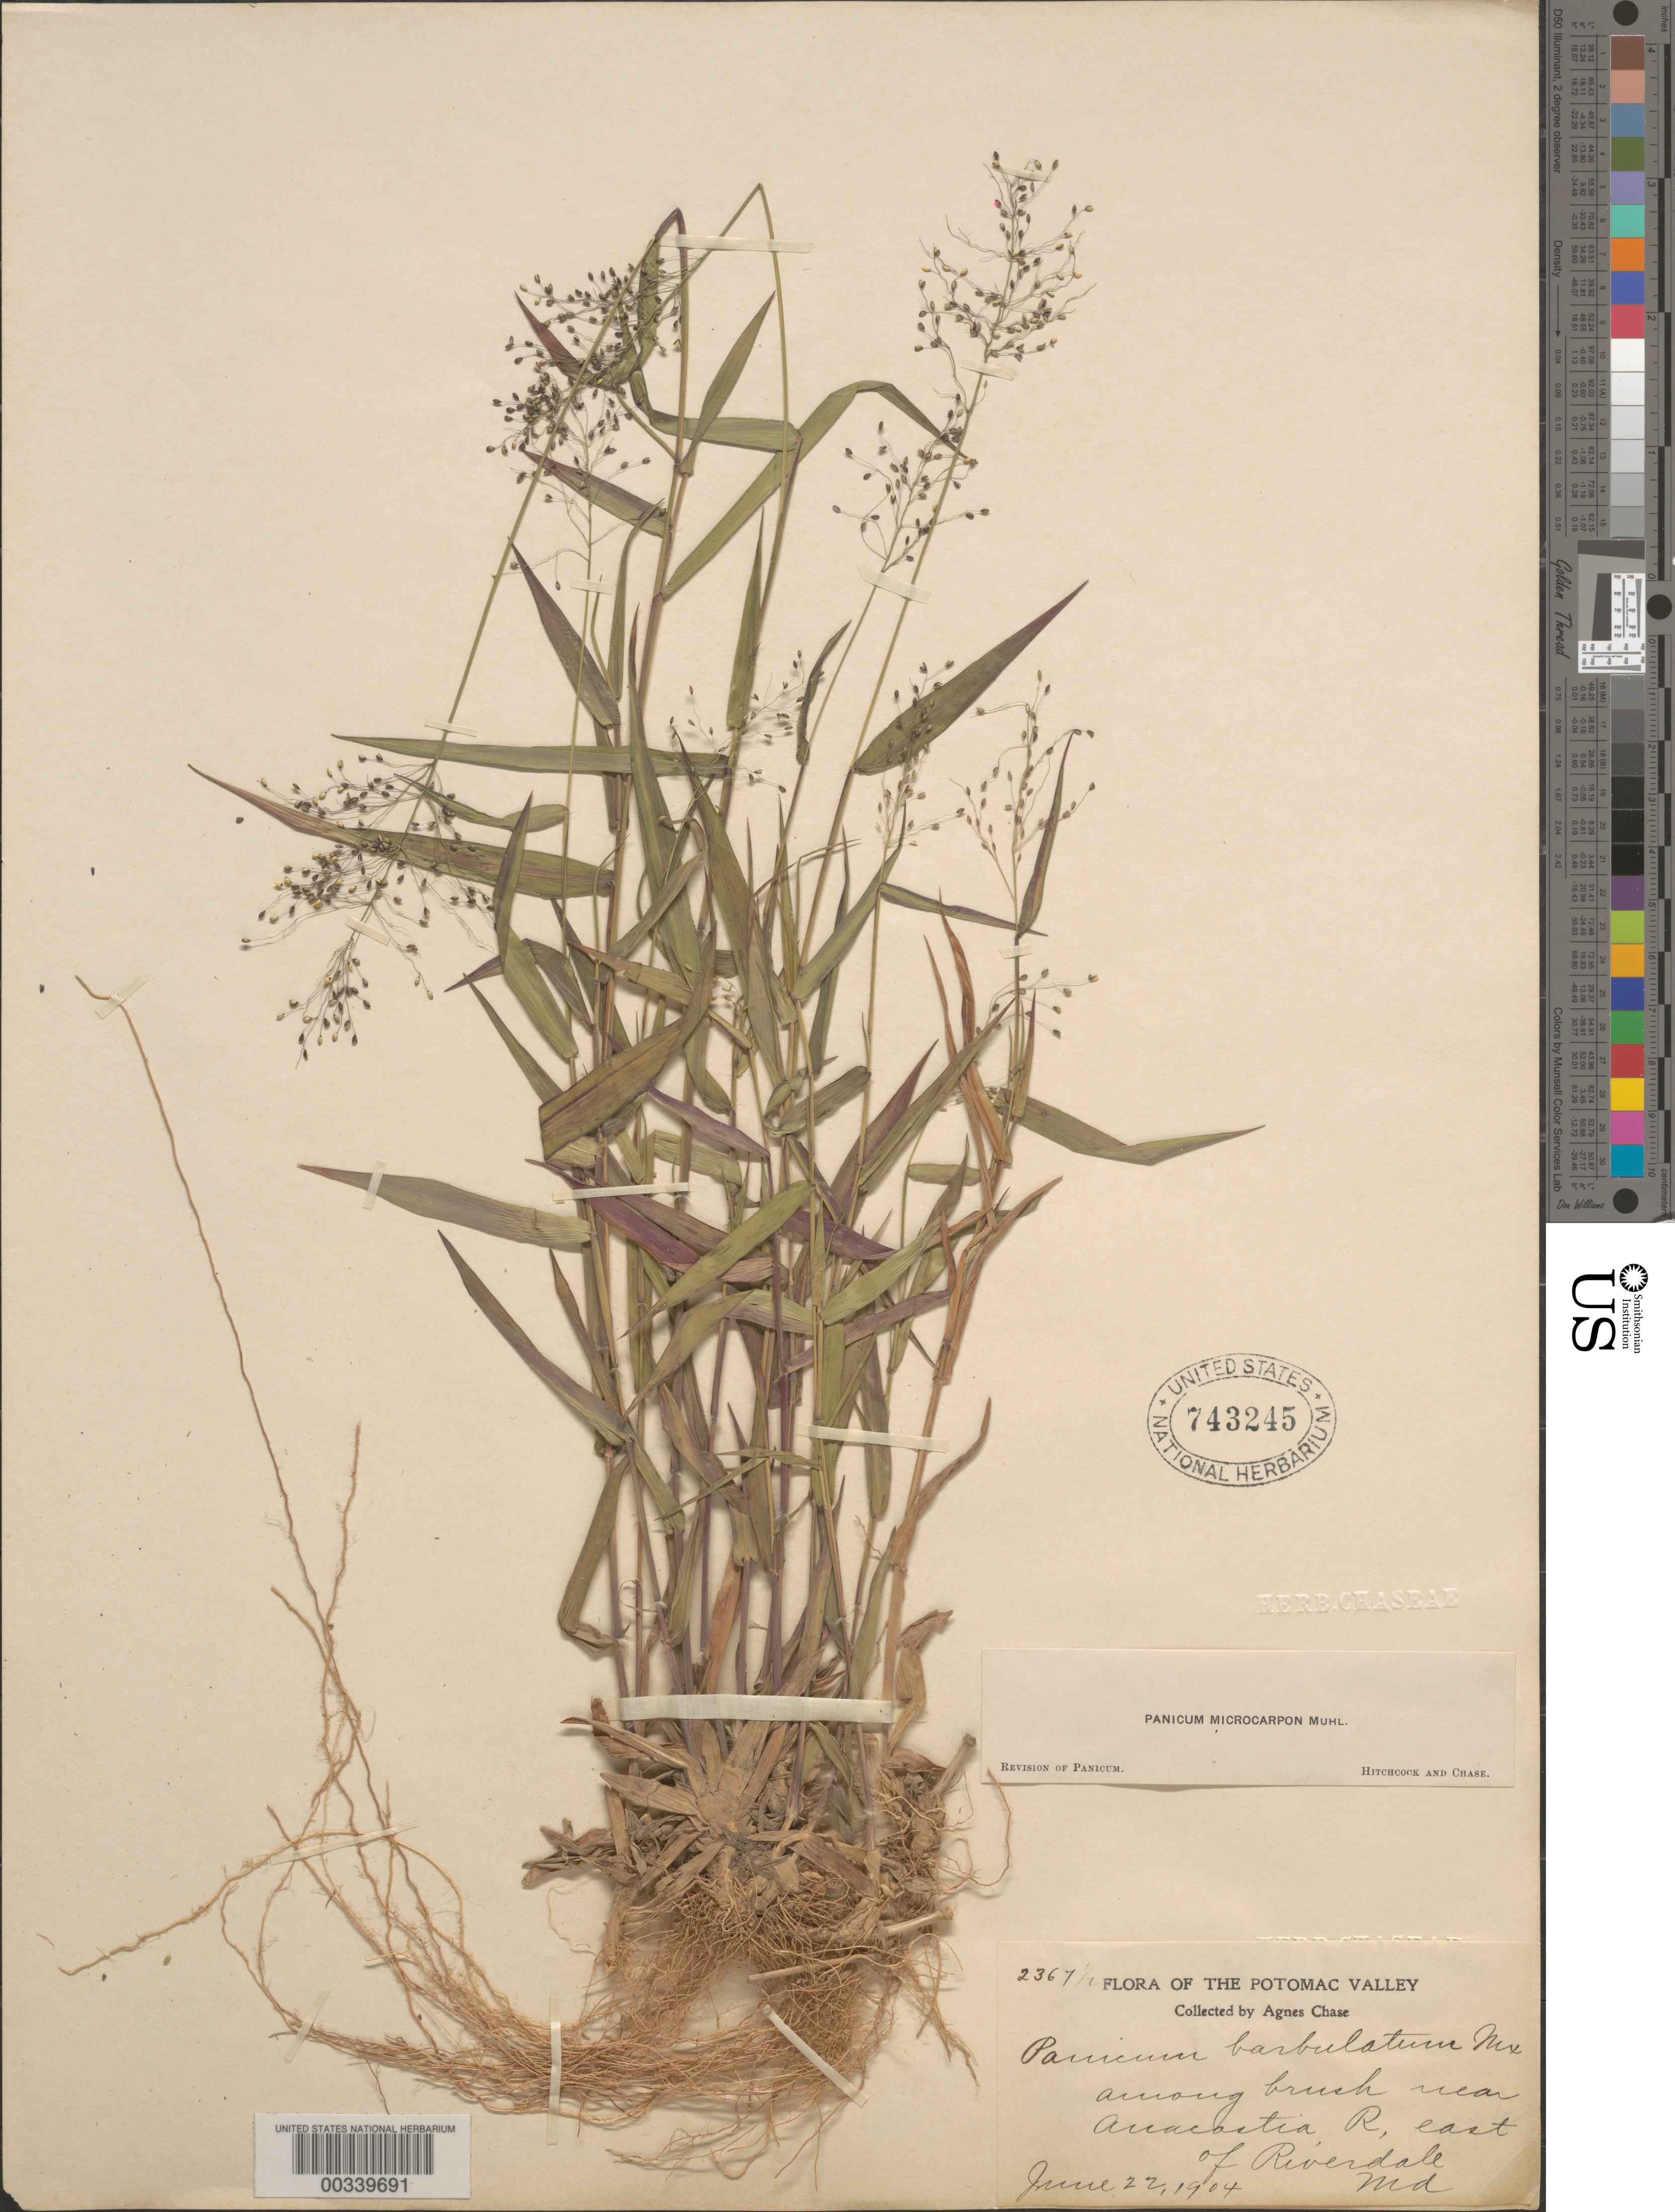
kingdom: Plantae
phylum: Tracheophyta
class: Liliopsida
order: Poales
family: Poaceae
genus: Dichanthelium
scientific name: Dichanthelium dichotomum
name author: (L.) Gould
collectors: A. Chase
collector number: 2367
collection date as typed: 22 Jun 1904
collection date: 1904-06-22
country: United States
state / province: Maryland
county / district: Prince George's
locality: E of Riverdale, Anacostia River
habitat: Riverbank bush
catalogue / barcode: US 743245